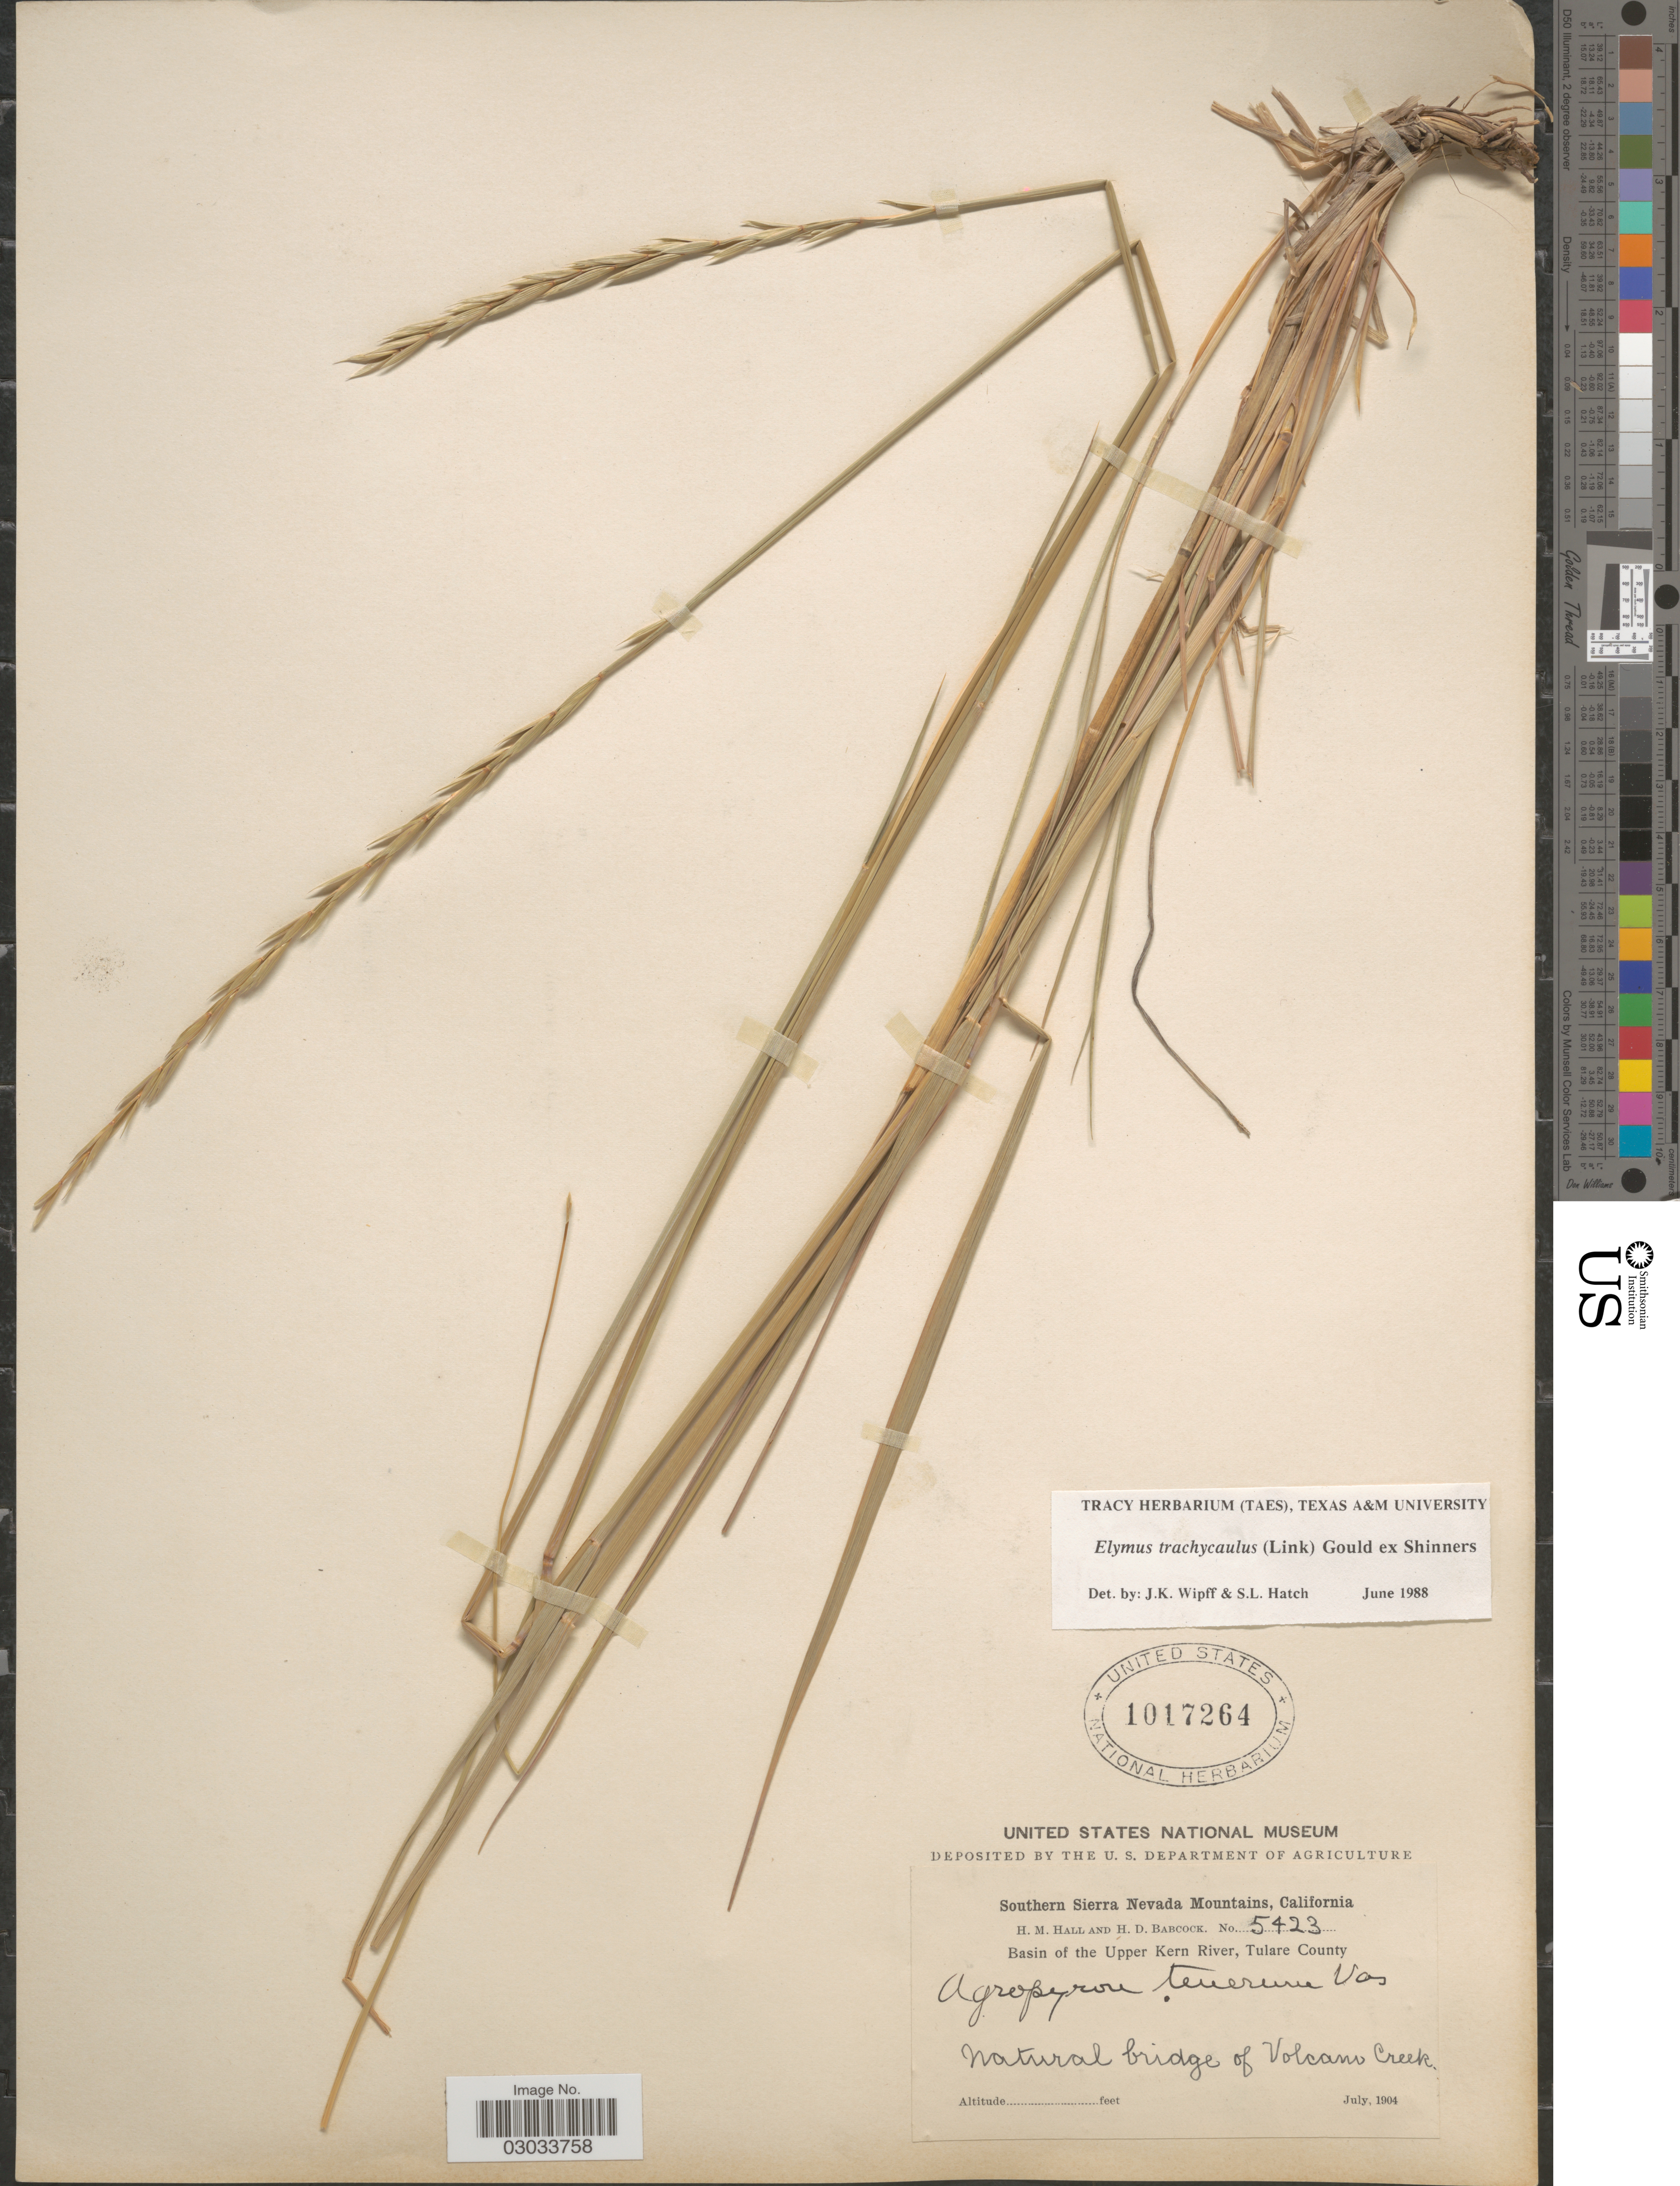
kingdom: Plantae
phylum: Tracheophyta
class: Liliopsida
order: Poales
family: Poaceae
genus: Elymus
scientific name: Elymus trachycaulus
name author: (Link) Gould ex Shinners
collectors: H. M. Hall & H. Babcock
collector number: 5423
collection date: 1904-07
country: United States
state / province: California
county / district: Tulare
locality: Southern Sierra Nevada Mountains. Basin of the Upper Kern River, Tulare County. Natural bridge of Volcano Creek.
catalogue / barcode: US 1017264